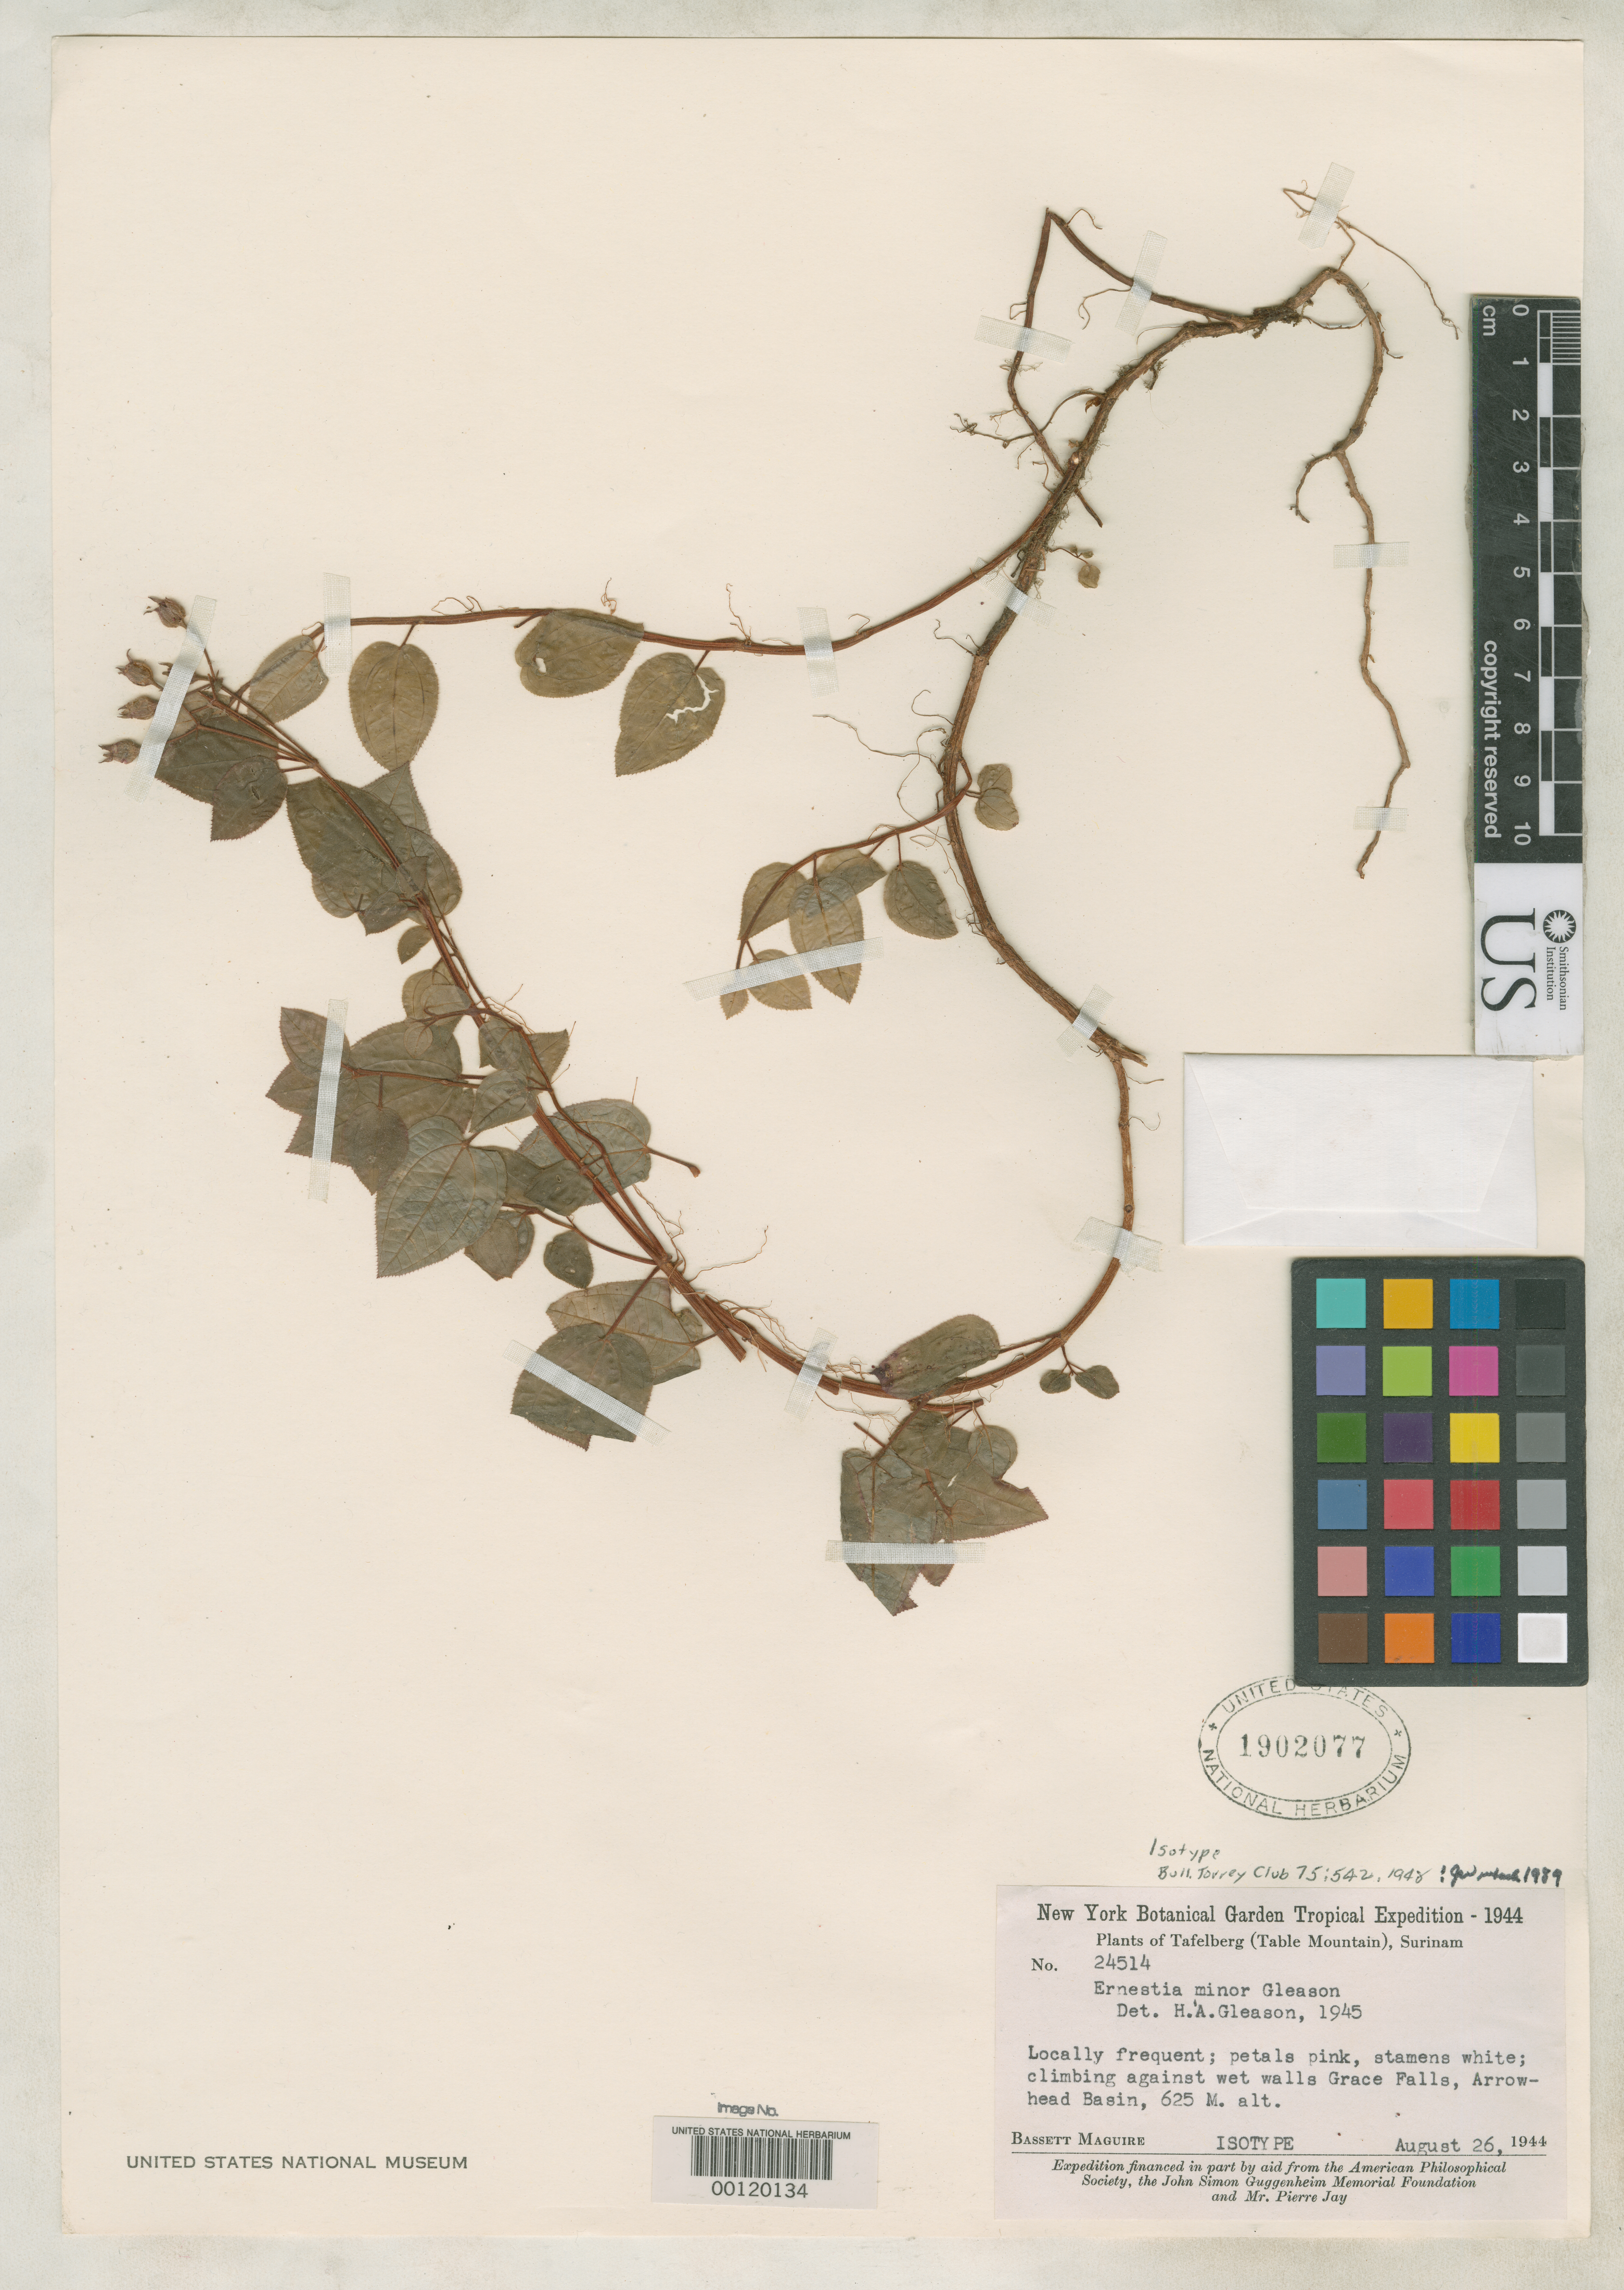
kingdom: Plantae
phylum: Tracheophyta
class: Magnoliopsida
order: Myrtales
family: Melastomataceae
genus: Ernestia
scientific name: Ernestia minor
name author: Gleason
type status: Isotype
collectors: B. Maguire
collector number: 24514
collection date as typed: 26 Aug 1944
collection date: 1944-08-26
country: Suriname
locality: Tafelberg.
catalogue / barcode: US 1902077